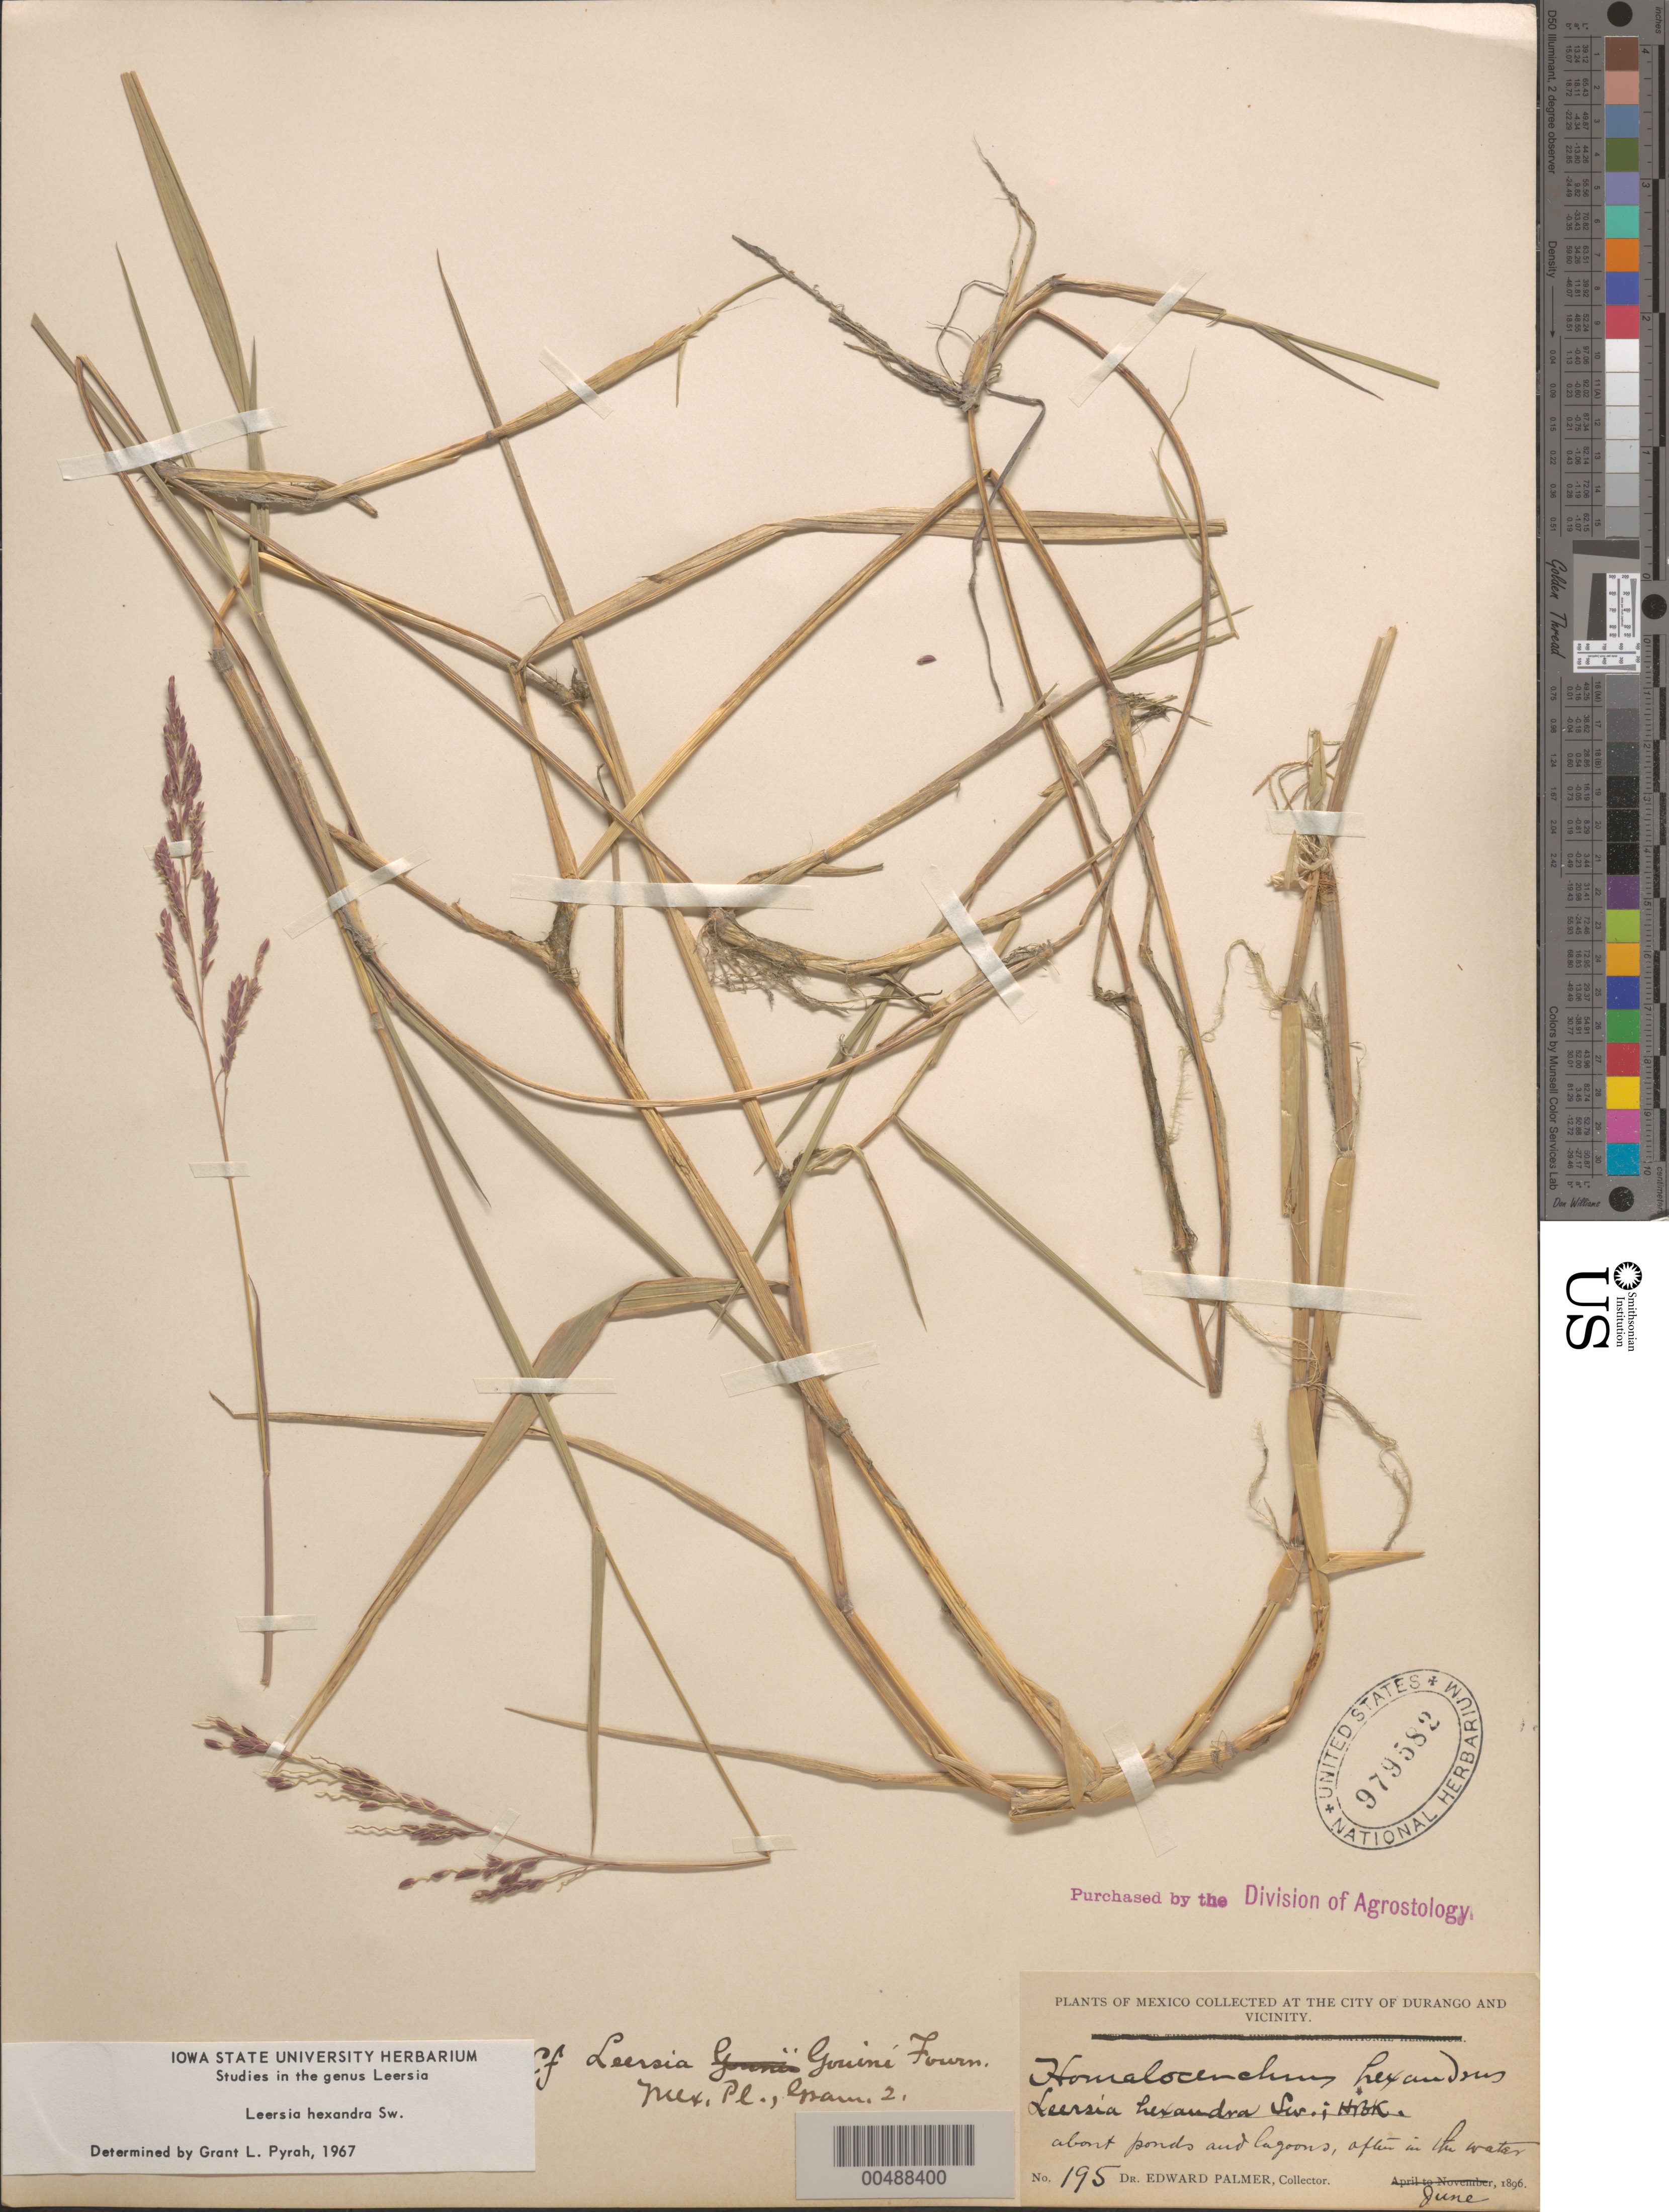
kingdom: Plantae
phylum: Tracheophyta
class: Liliopsida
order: Poales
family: Poaceae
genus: Leersia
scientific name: Leersia hexandra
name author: Sw.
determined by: Pyrah, G. L.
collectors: E. Palmer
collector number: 195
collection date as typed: Jun 1896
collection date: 1896-06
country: Mexico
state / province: Durango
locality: At the city of Durango & vicinity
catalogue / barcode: US 979582